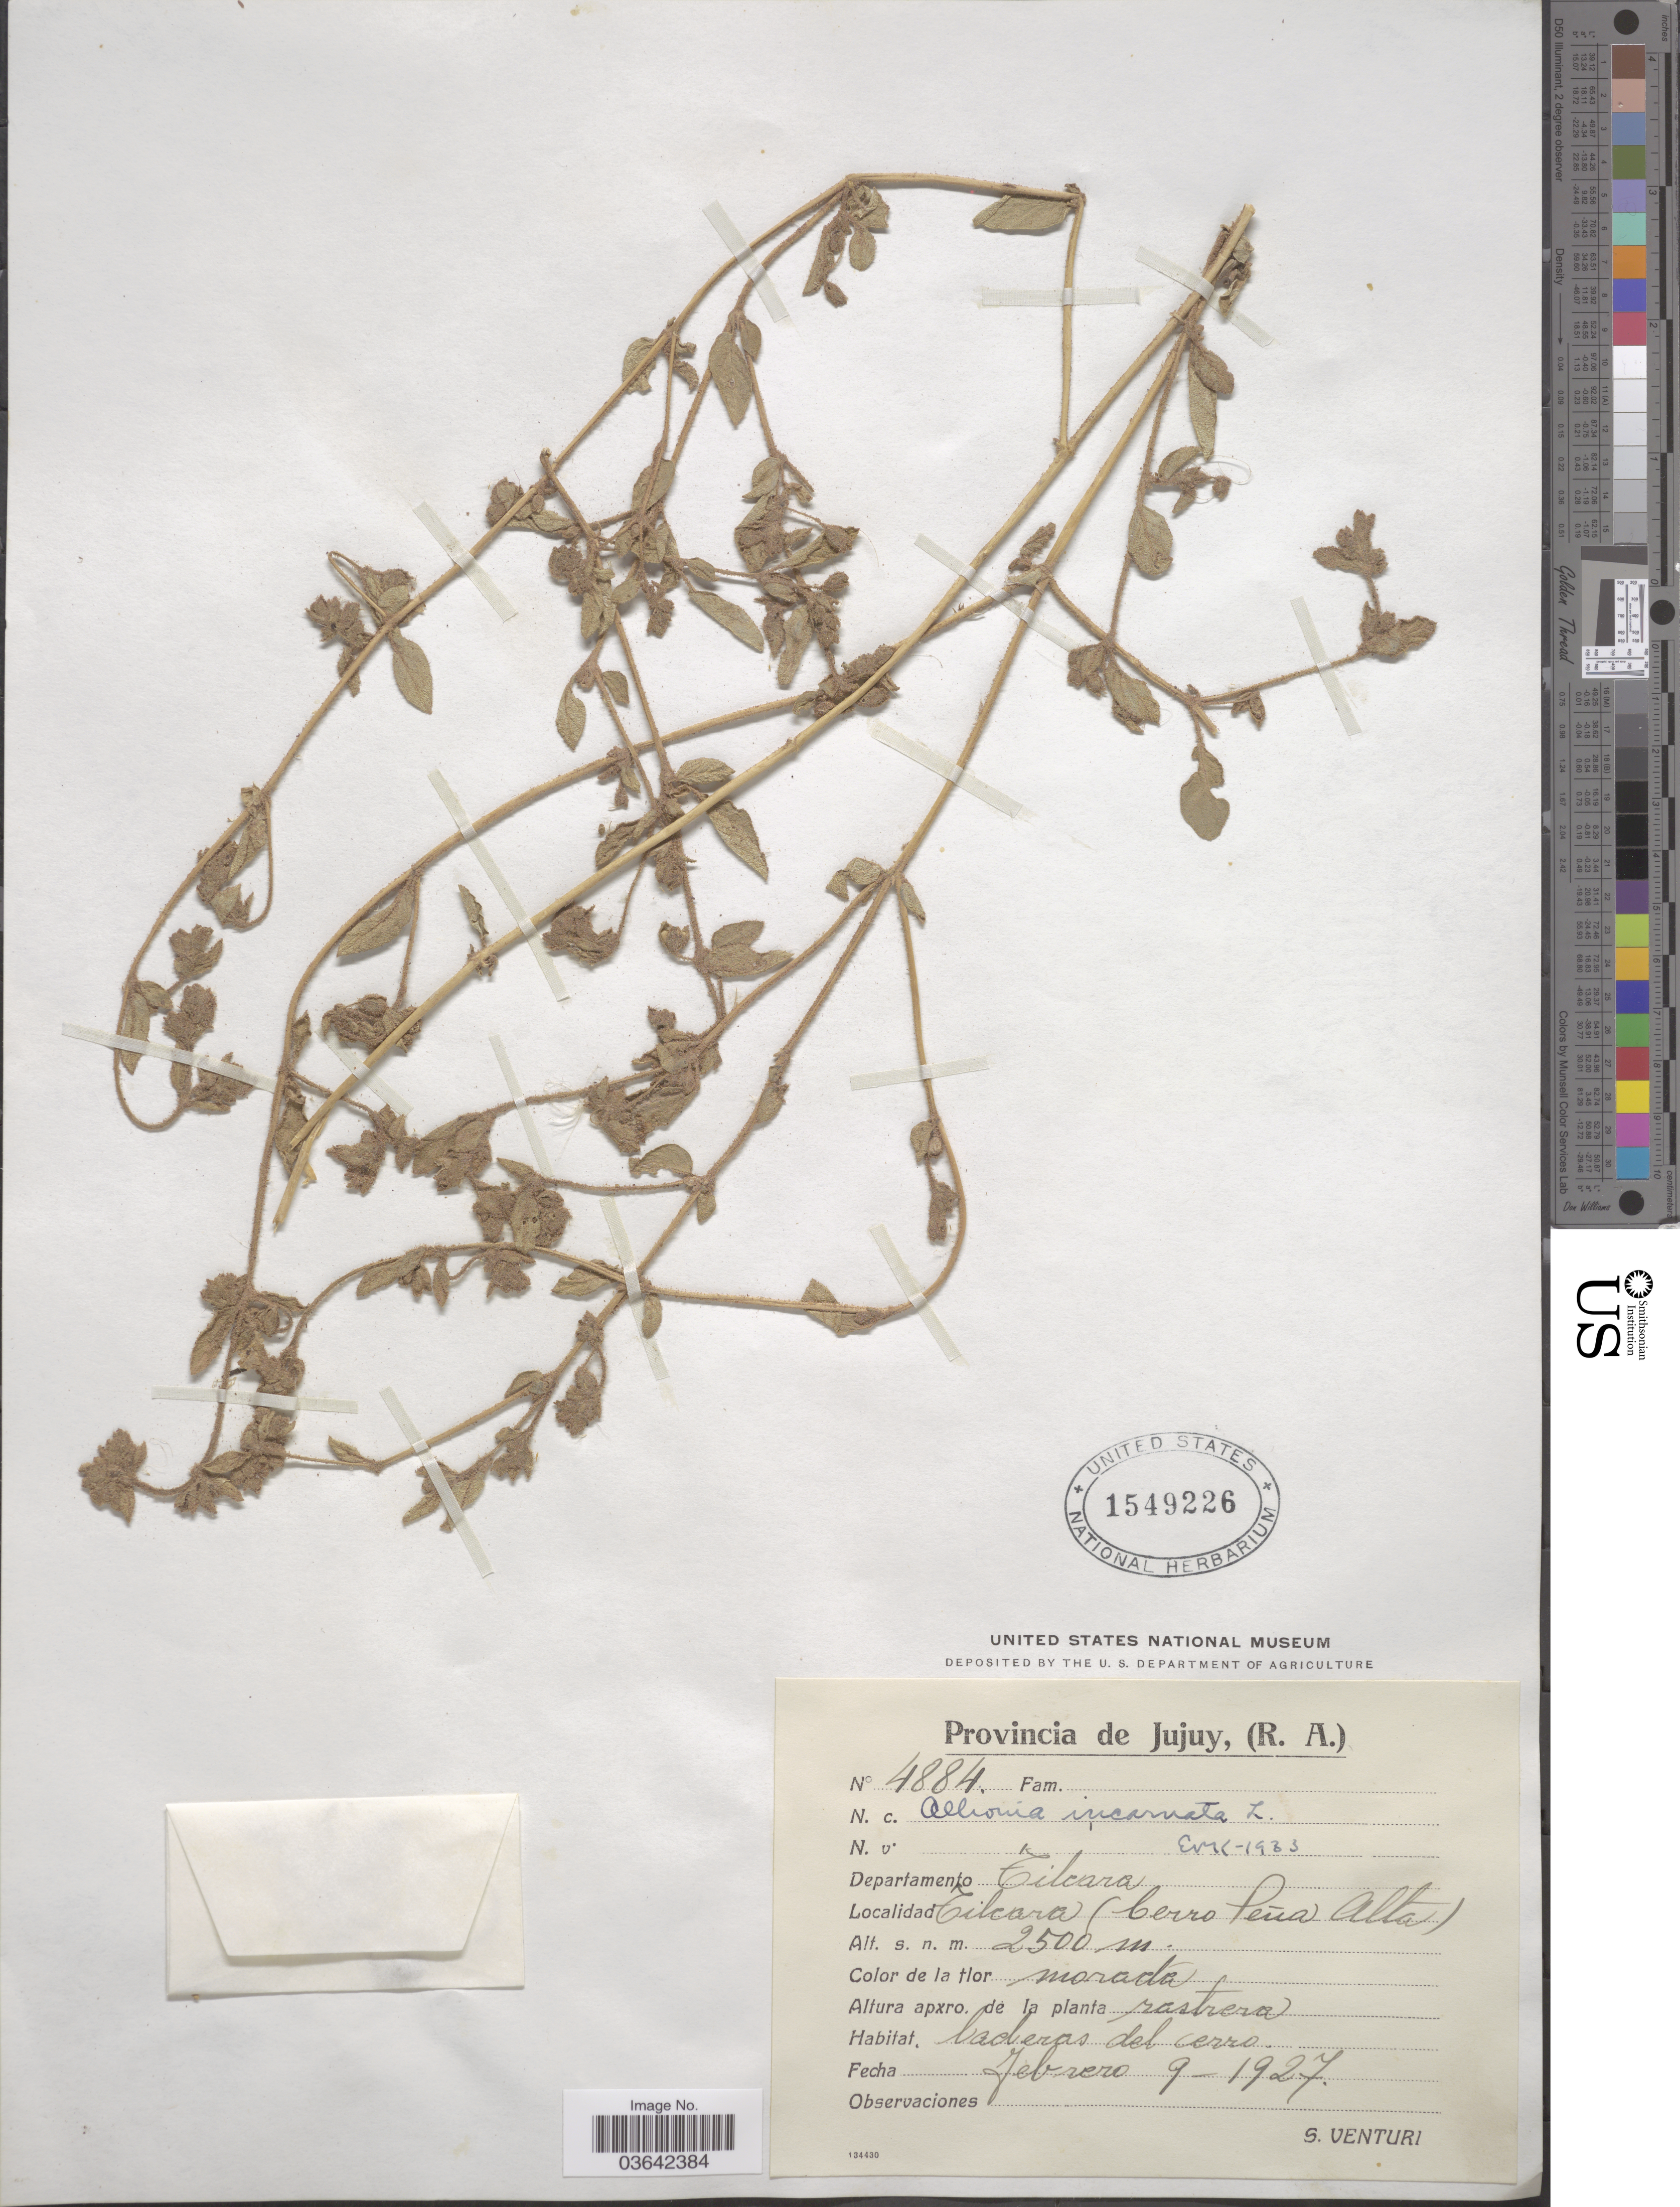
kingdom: Plantae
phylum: Tracheophyta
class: Magnoliopsida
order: Caryophyllales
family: Nyctaginaceae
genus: Allionia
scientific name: Allionia incarnata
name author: L.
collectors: S. Venturi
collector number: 4884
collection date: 1927-02-09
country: Argentina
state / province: Jujuy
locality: Departamento Tilcara Tilcara (cerro Serra Alta).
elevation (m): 2500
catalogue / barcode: US 1549226